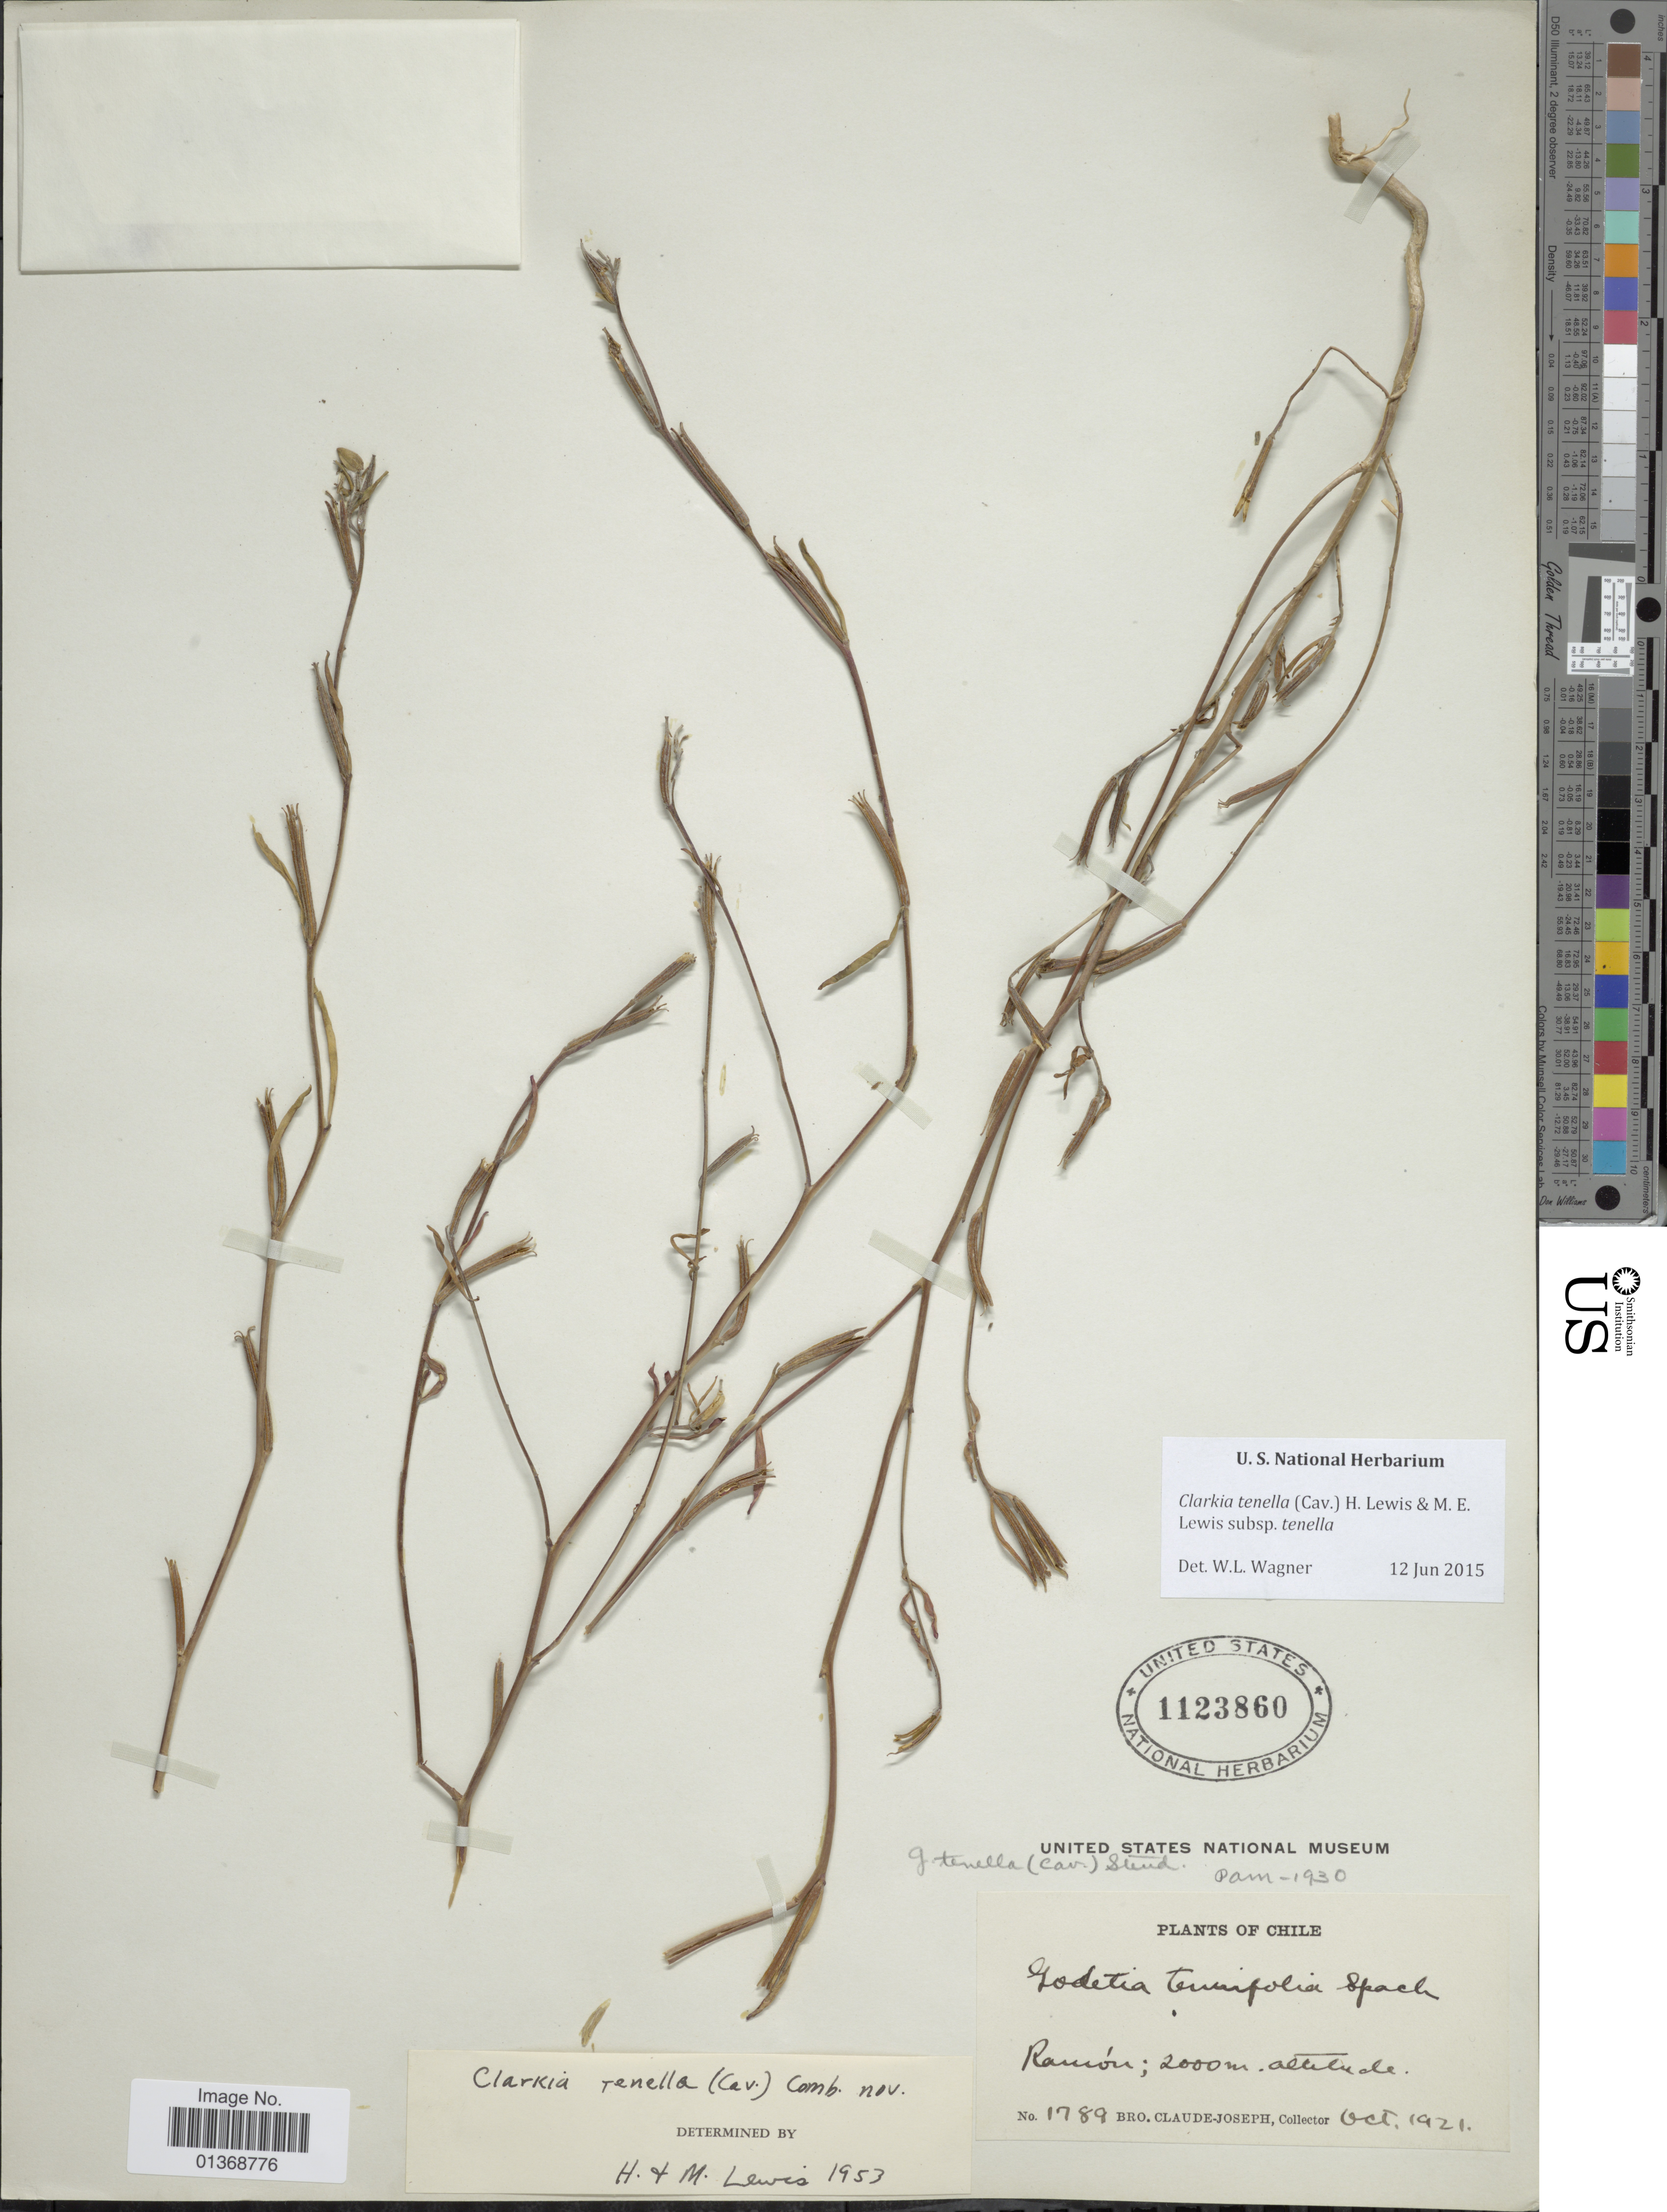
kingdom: Plantae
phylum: Tracheophyta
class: Magnoliopsida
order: Myrtales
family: Onagraceae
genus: Clarkia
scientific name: Clarkia tenella subsp. tenella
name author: (Cav.) F. H. Lewis & M.E. Lewis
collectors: Bro. Claude-Joseph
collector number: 1789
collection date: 1921-10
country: Chile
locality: Ramón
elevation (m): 2000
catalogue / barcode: US 1123860